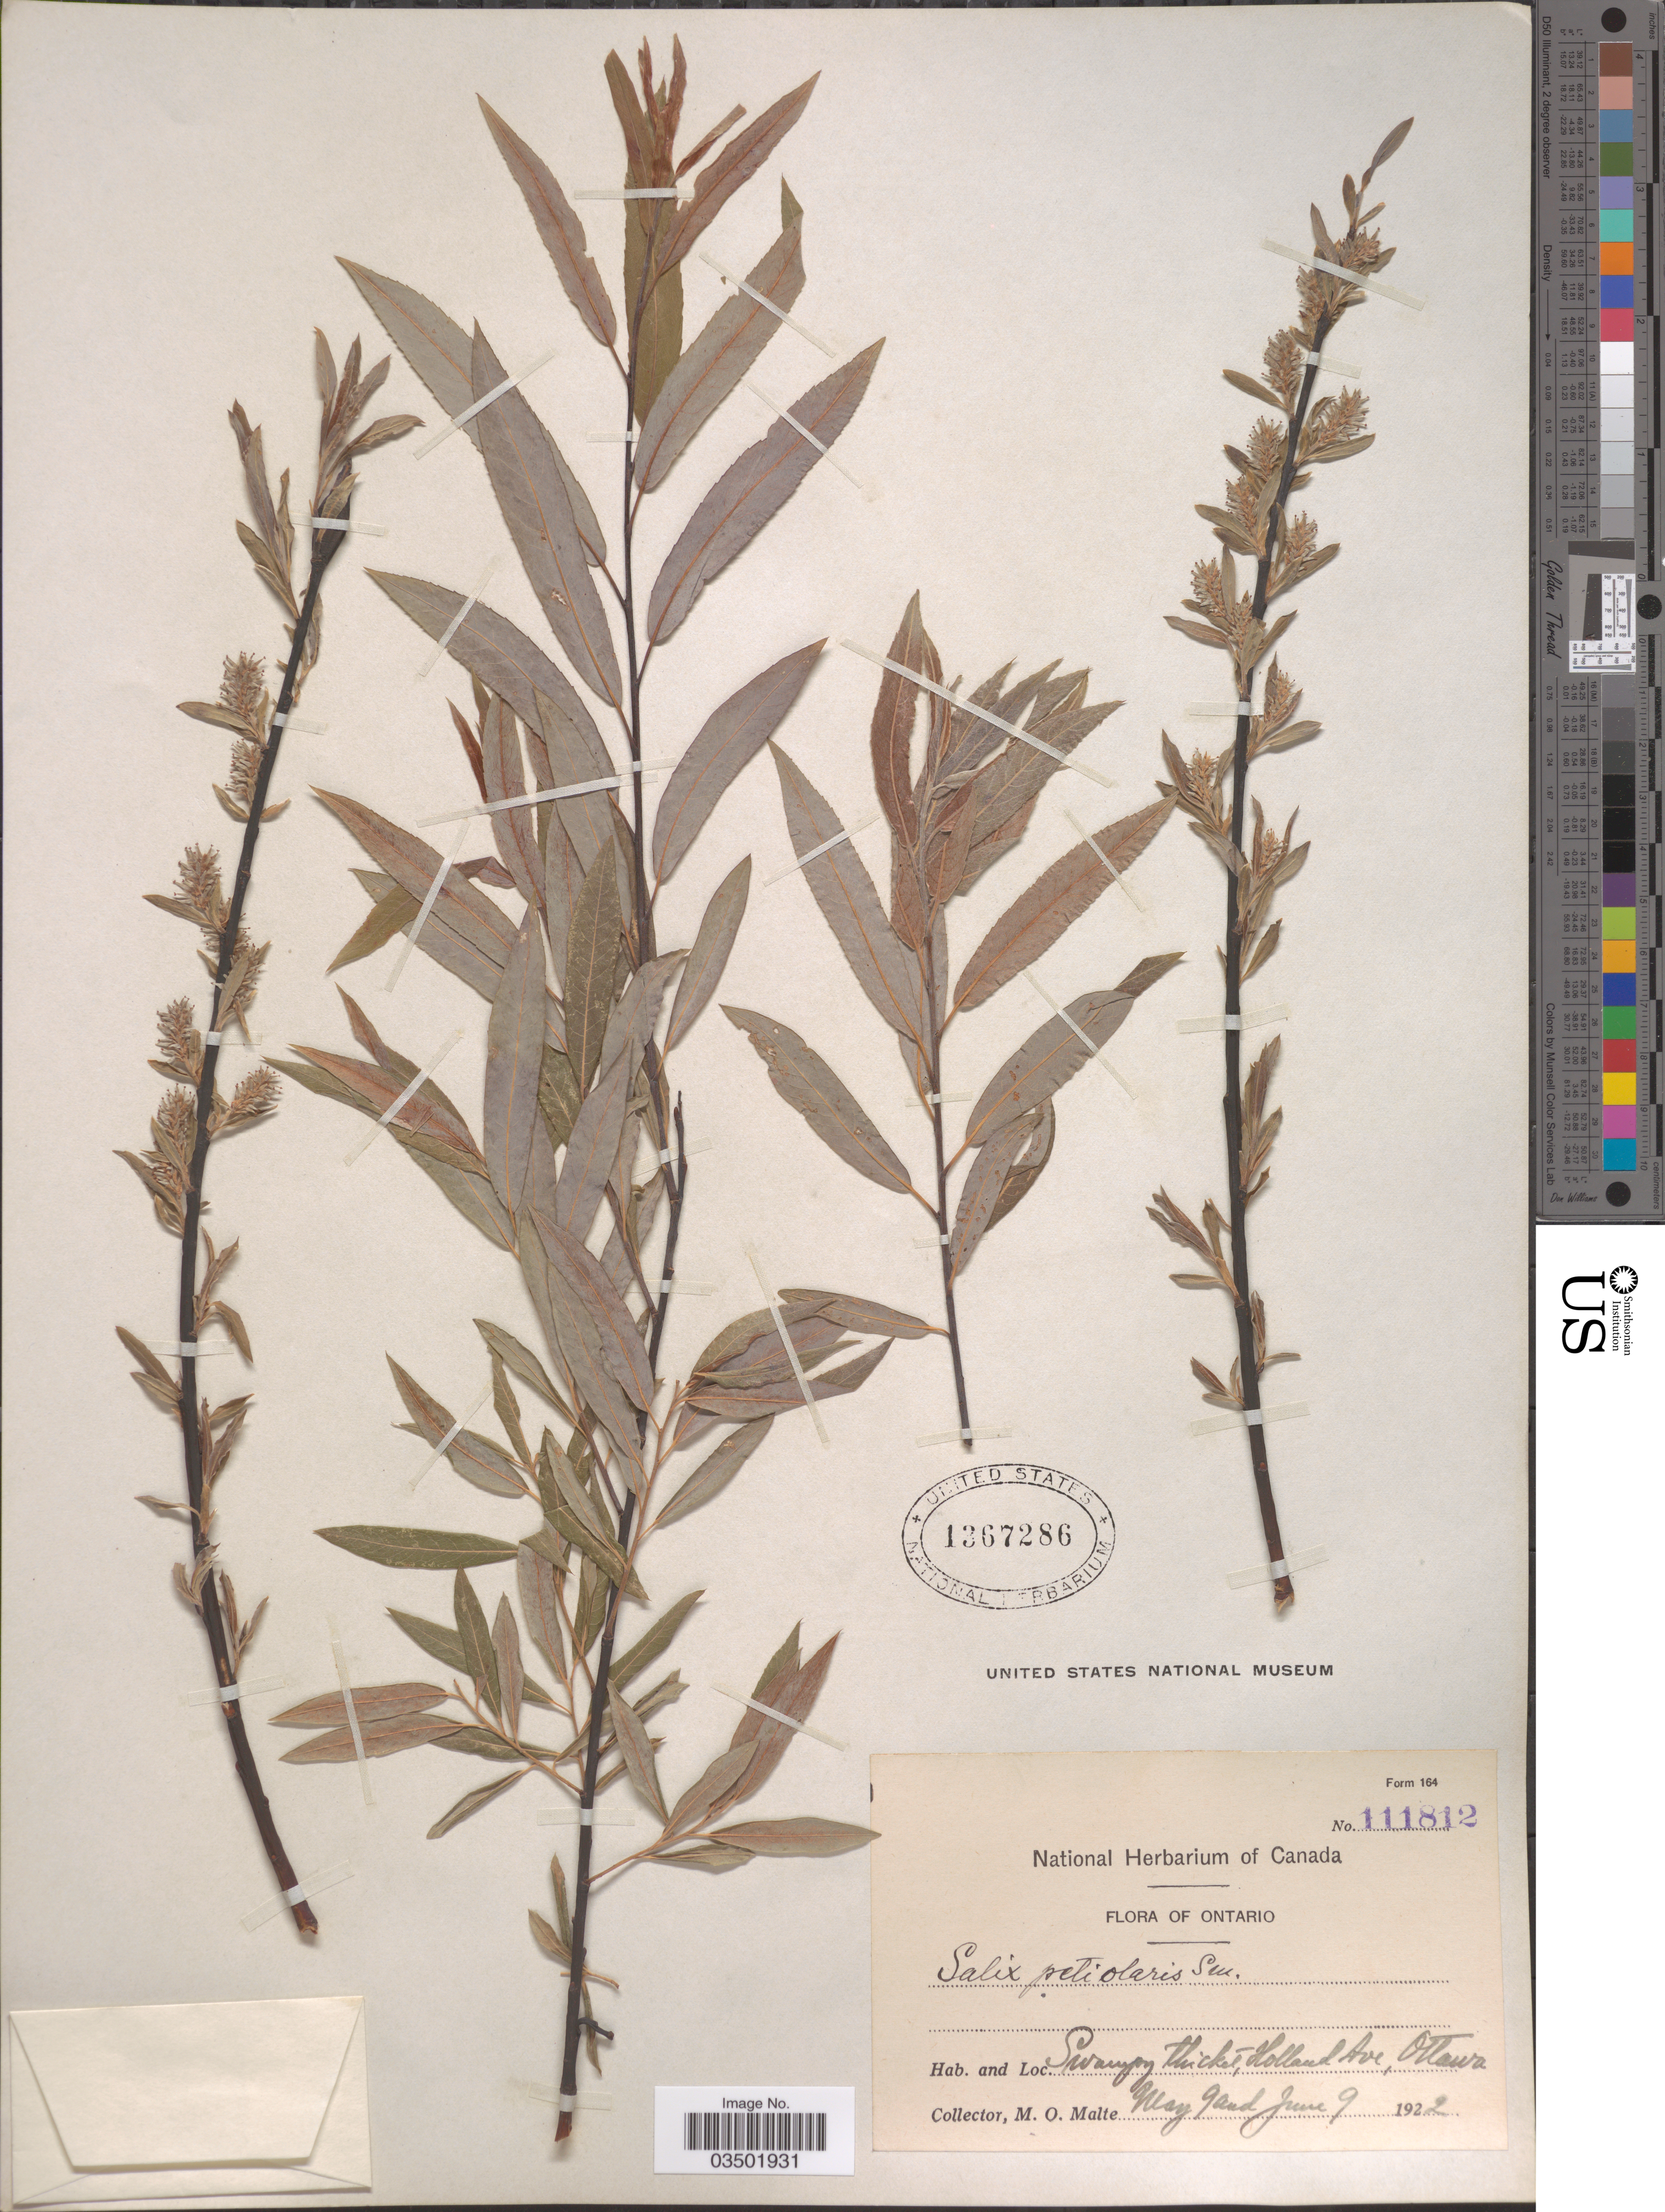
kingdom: Plantae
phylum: Tracheophyta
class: Magnoliopsida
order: Malpighiales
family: Salicaceae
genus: Salix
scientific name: Salix petiolaris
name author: Sm.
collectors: M. O. Malte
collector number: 111812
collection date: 1922-05-09/1922-06-09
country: Canada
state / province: Ontario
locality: Swampy thickets, Holland Ave, Ottawa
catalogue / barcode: US 1367286